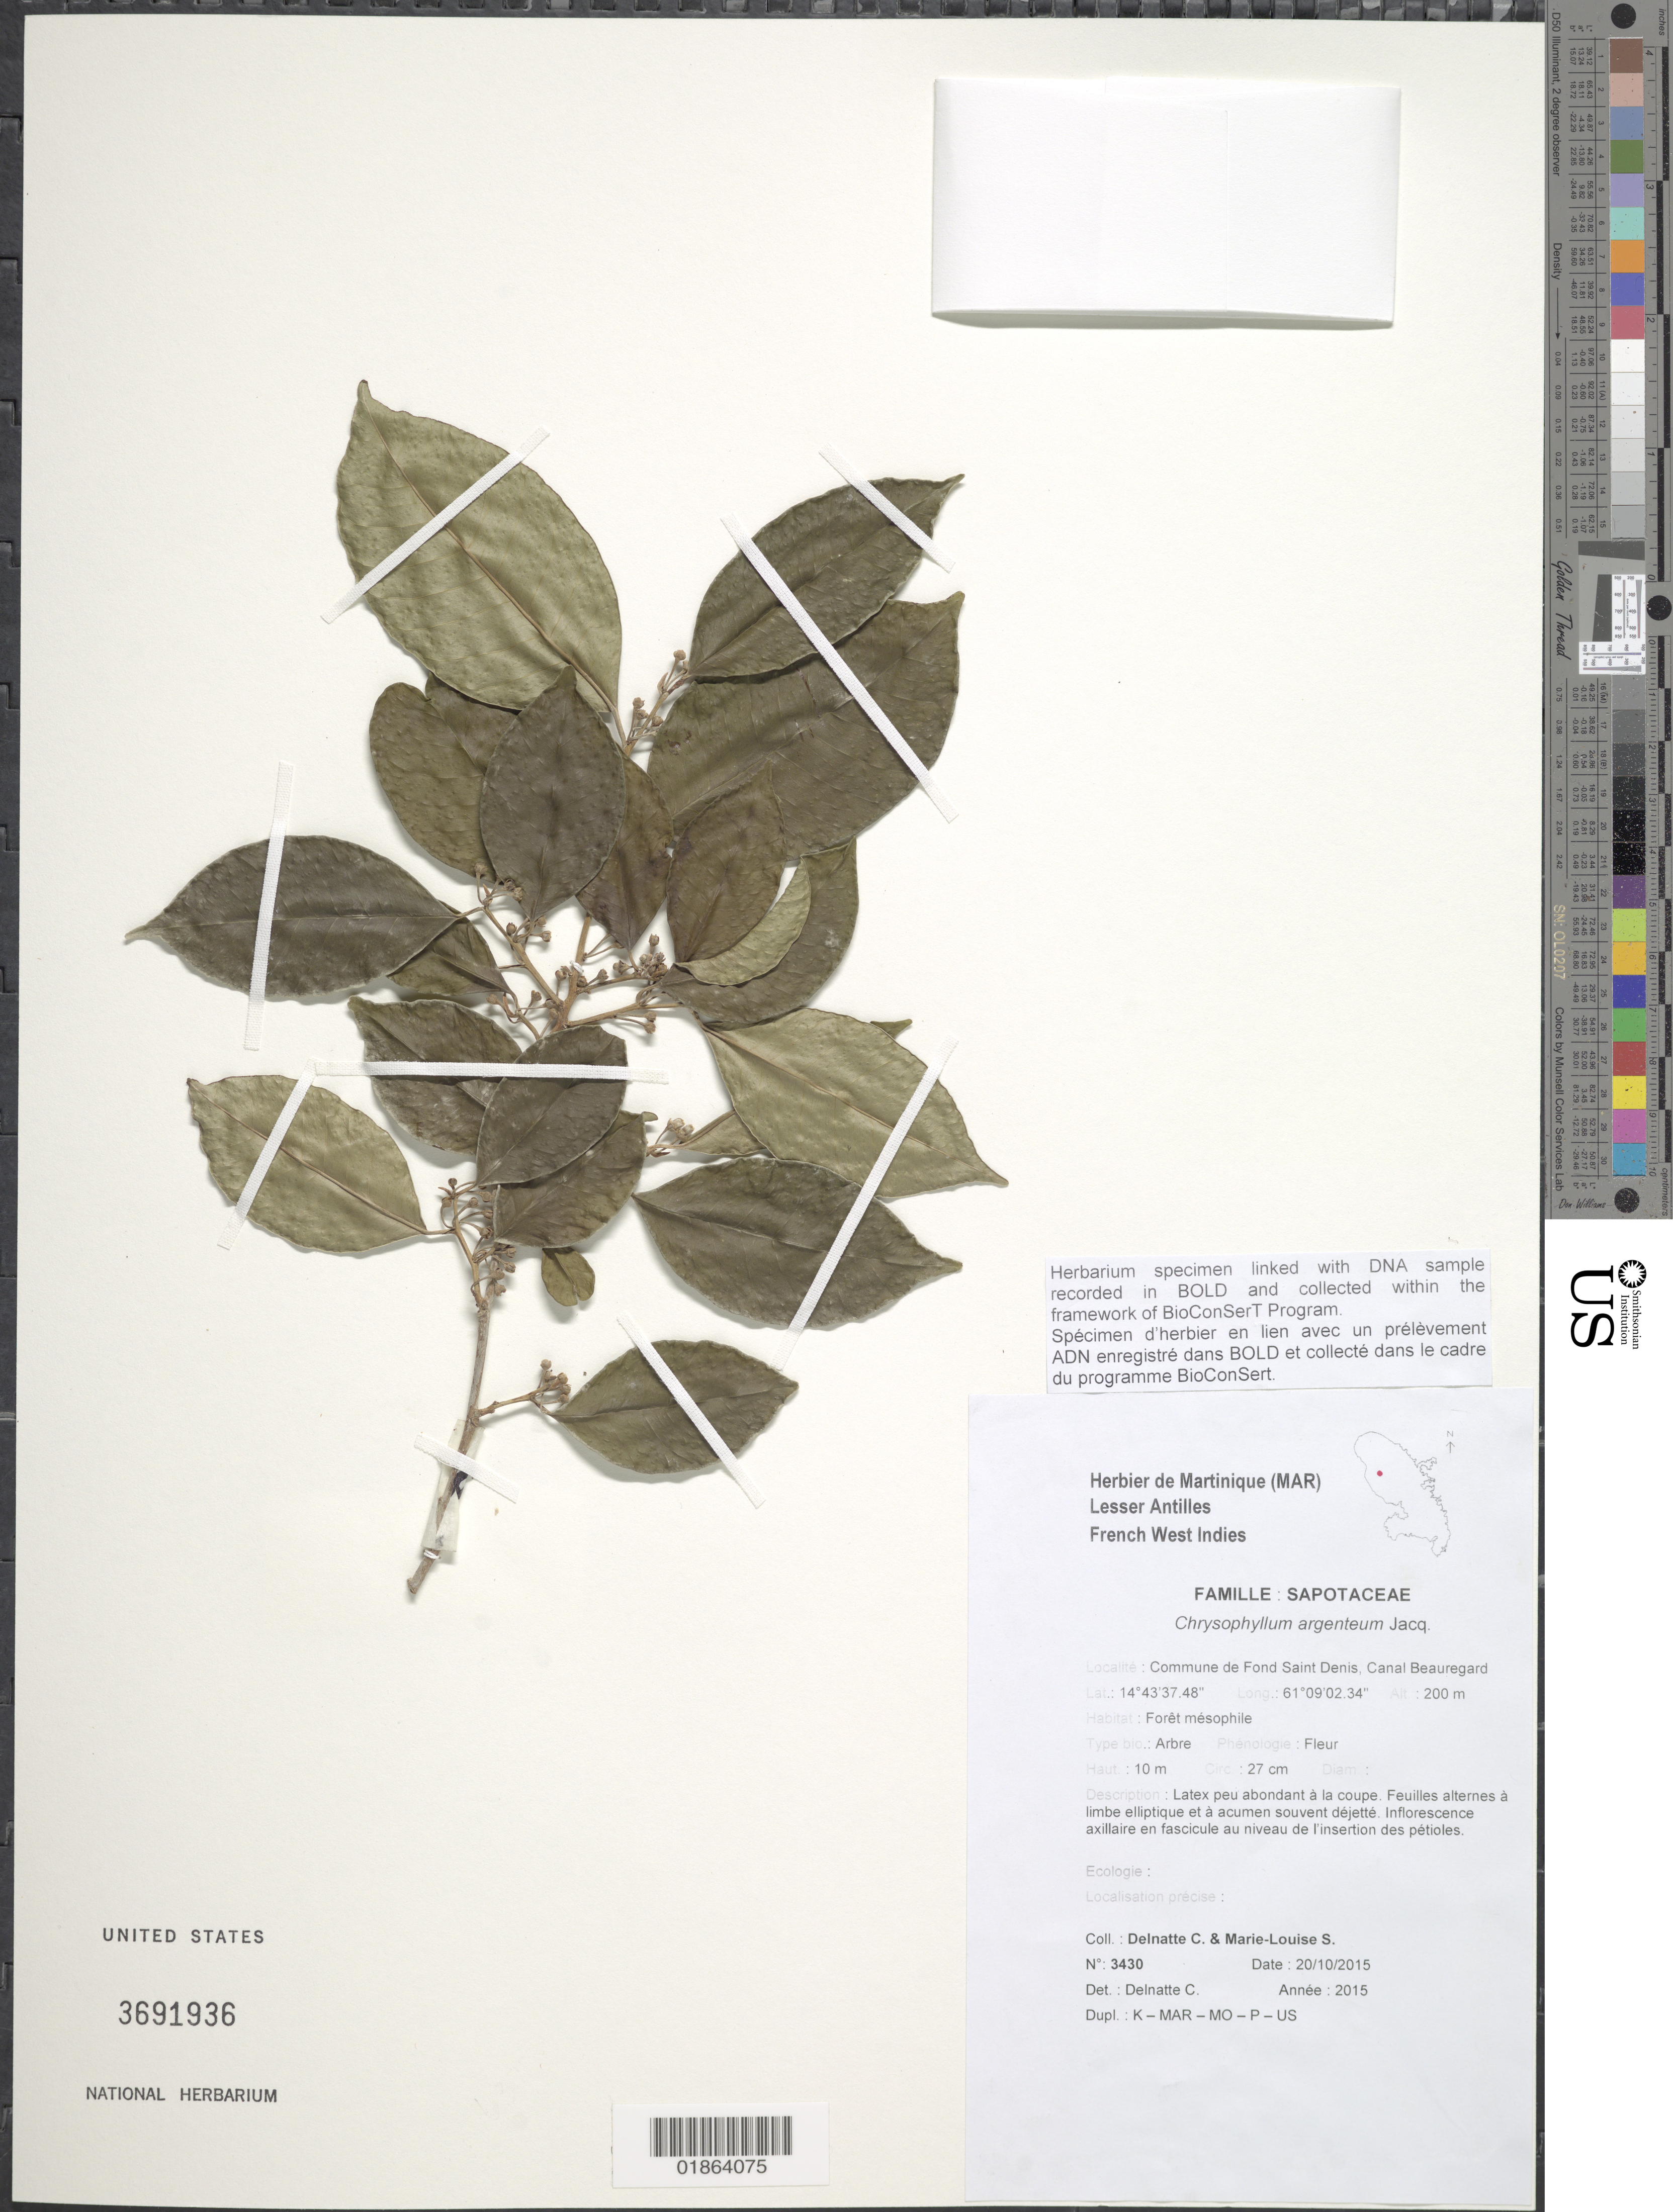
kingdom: Plantae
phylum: Tracheophyta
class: Magnoliopsida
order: Ericales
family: Sapotaceae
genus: Chrysophyllum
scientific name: Chrysophyllum argenteum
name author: Jacq.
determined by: Delnatte, C.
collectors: C. Delnatte & S. Marie-Louise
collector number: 3430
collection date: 2015-10-20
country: Martinique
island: Martinique I.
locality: Commune de Fond Saint Denis, Canal Beauregard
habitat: Forêt mésophile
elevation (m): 200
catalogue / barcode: US 3691936